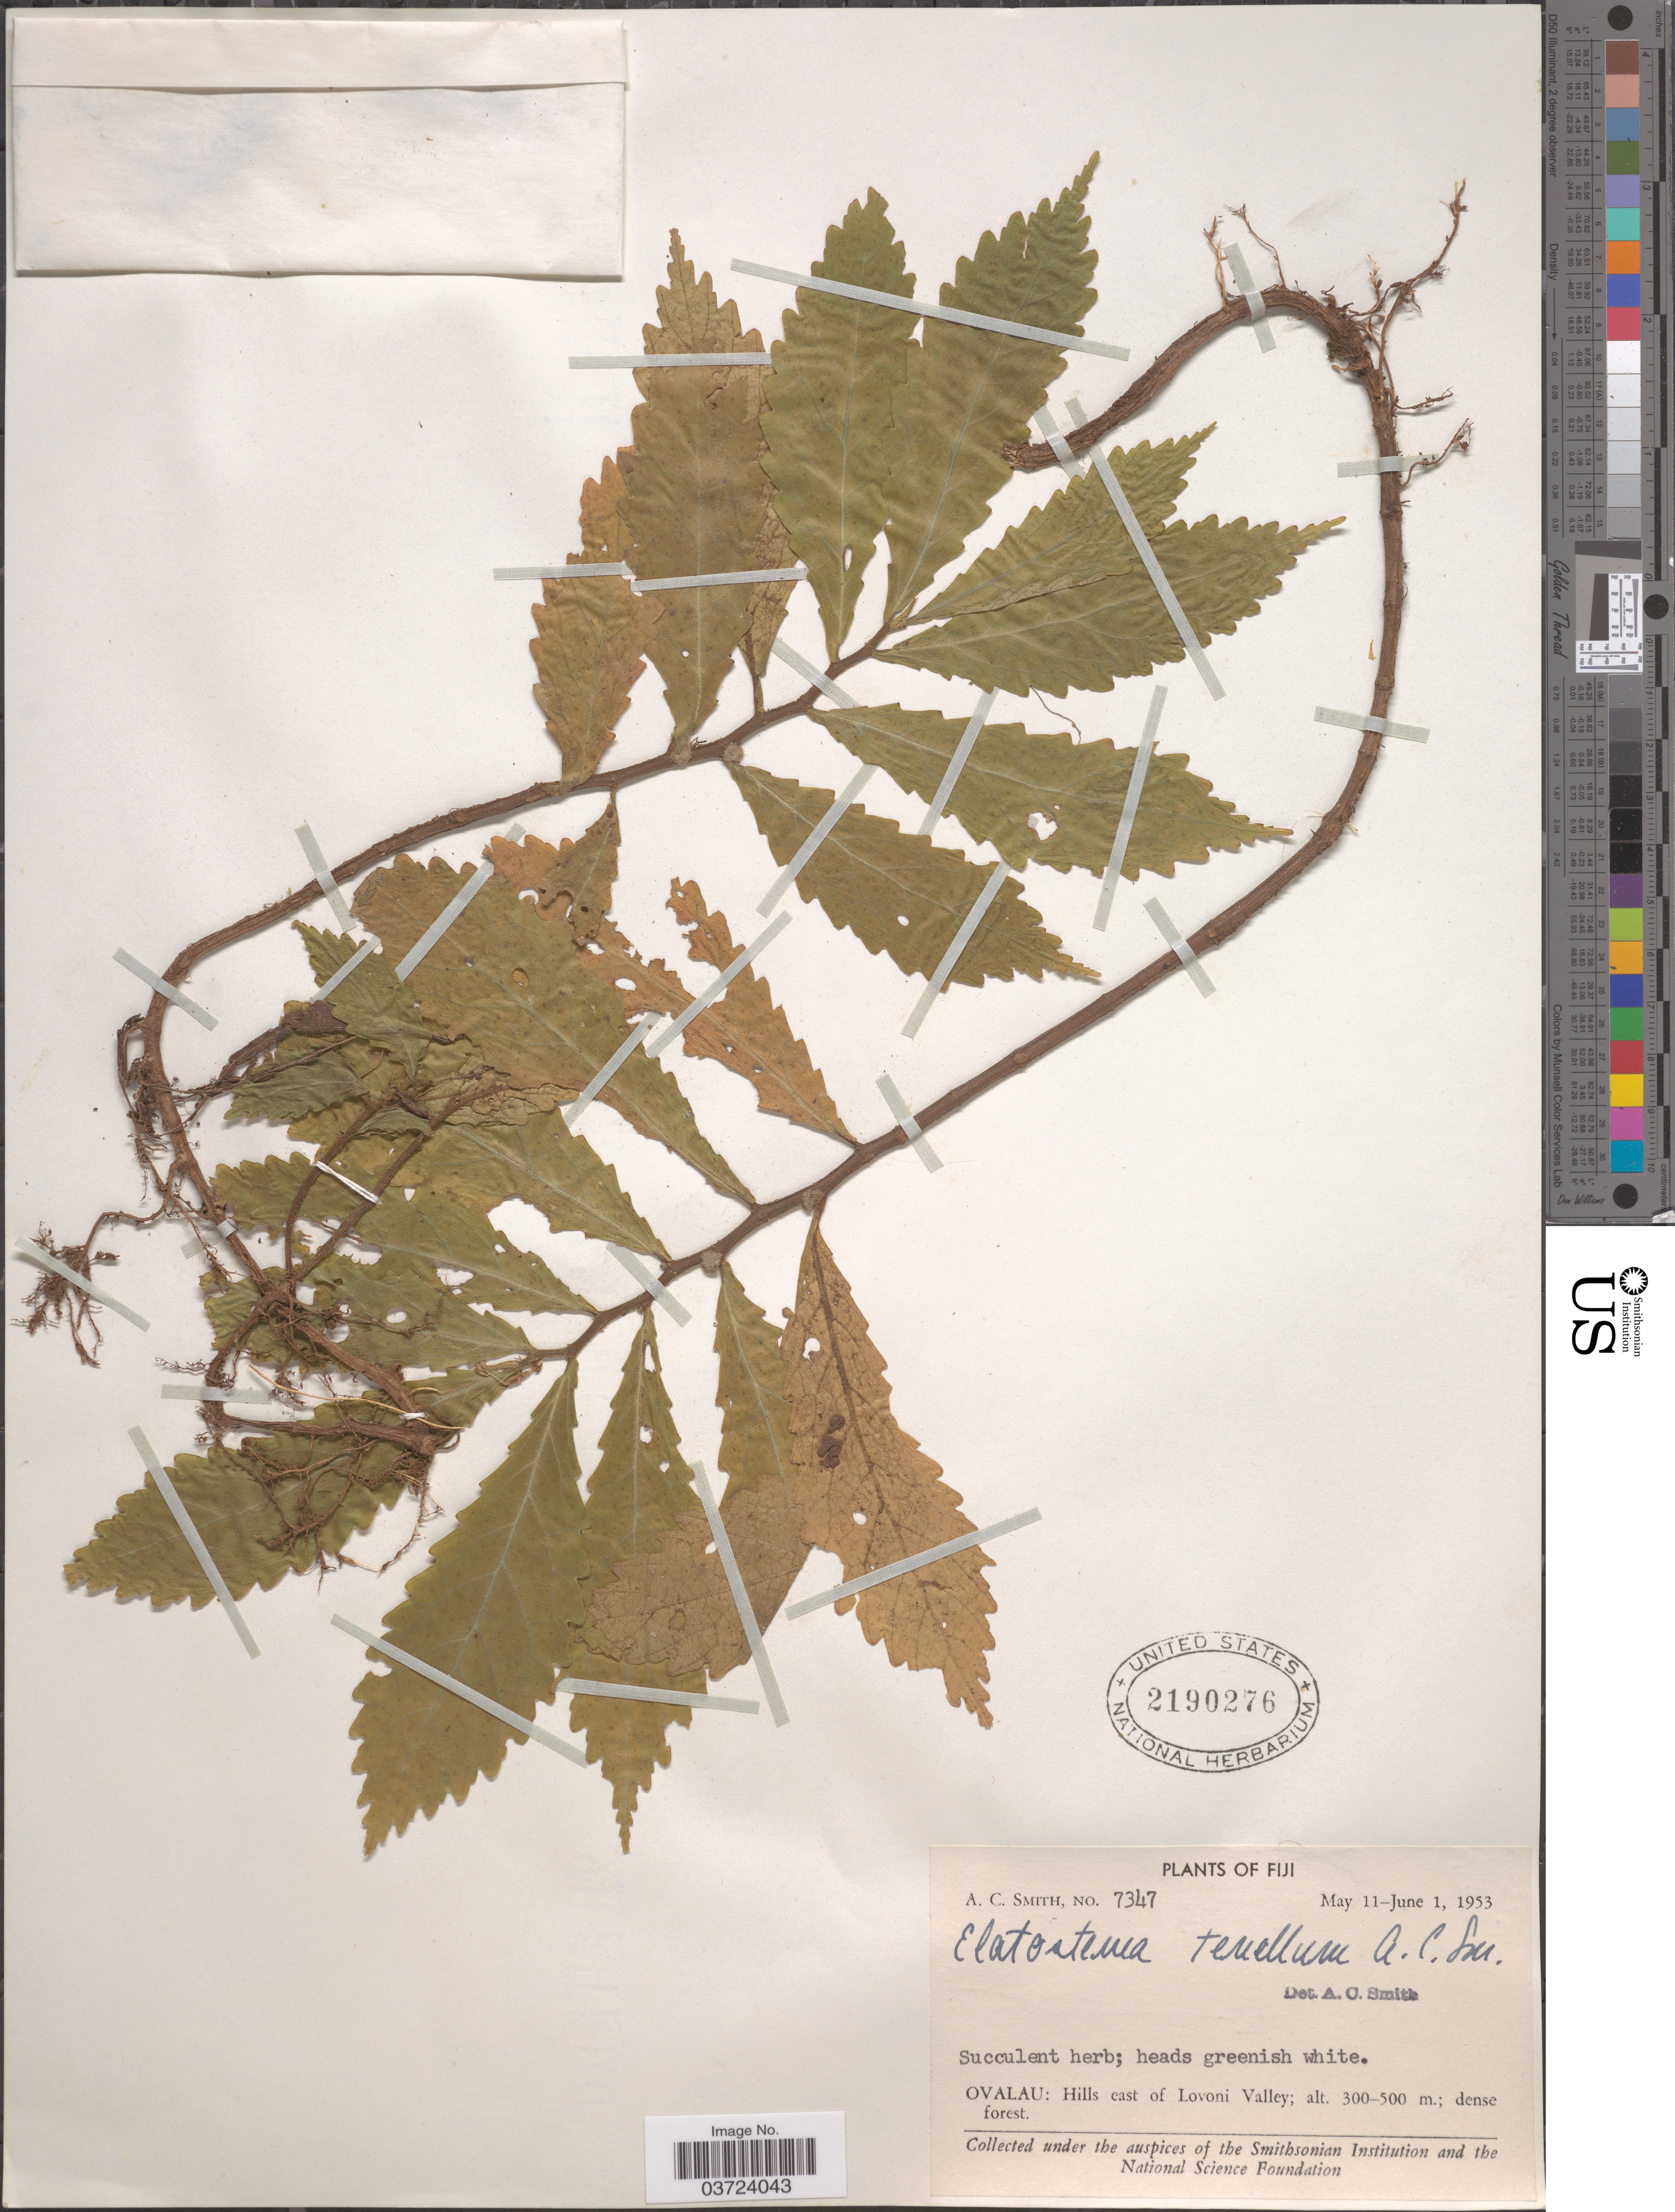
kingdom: Plantae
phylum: Tracheophyta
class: Magnoliopsida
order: Rosales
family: Urticaceae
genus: Elatostema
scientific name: Elatostema tenellum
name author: A.C. Sm.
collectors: A. C. Smith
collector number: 7347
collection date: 1953-05-11/1953-06-01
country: Fiji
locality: Ovalau: Hills east of Lovoni Valley.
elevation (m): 300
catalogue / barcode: US 2190276